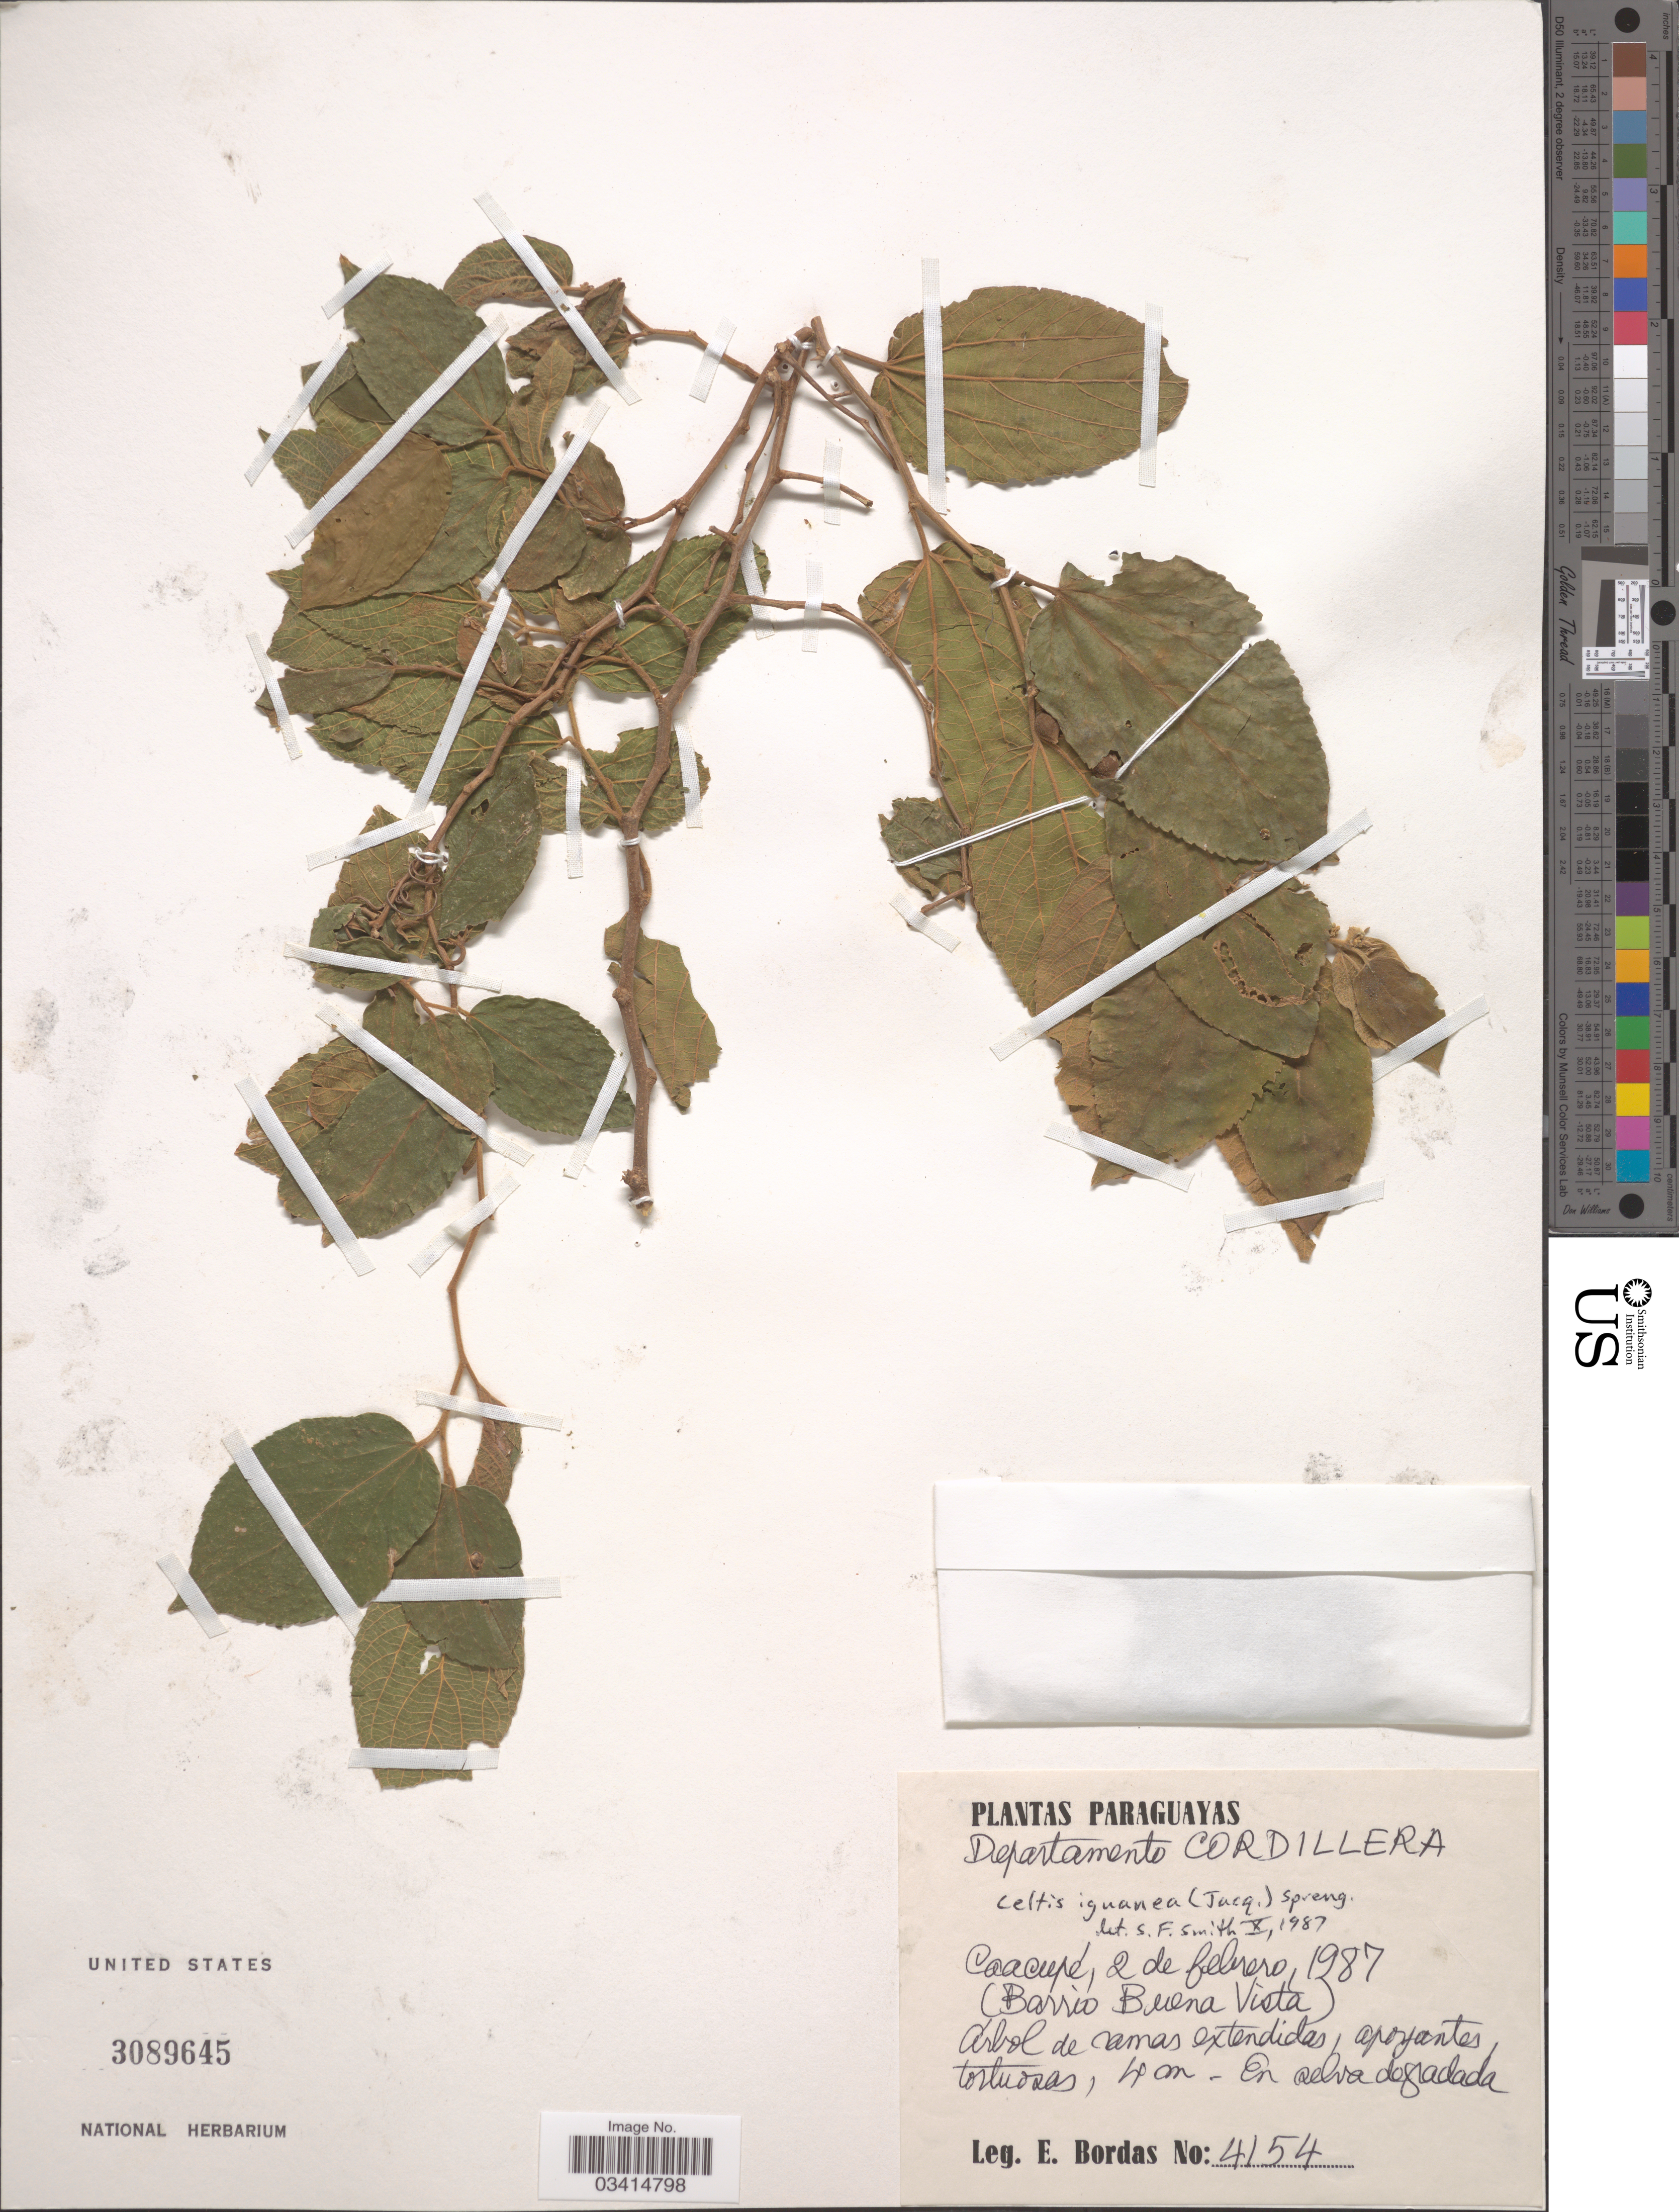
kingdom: Plantae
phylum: Tracheophyta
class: Magnoliopsida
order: Rosales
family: Cannabaceae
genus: Celtis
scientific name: Celtis iguanaea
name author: (Jacq.) Sarg.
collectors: E. Bordas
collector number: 4154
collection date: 1987-02-02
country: Paraguay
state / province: Cordillera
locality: Departamento Cordillera. Caacupé, (Barrio Bueno Vista).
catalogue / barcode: US 3089645